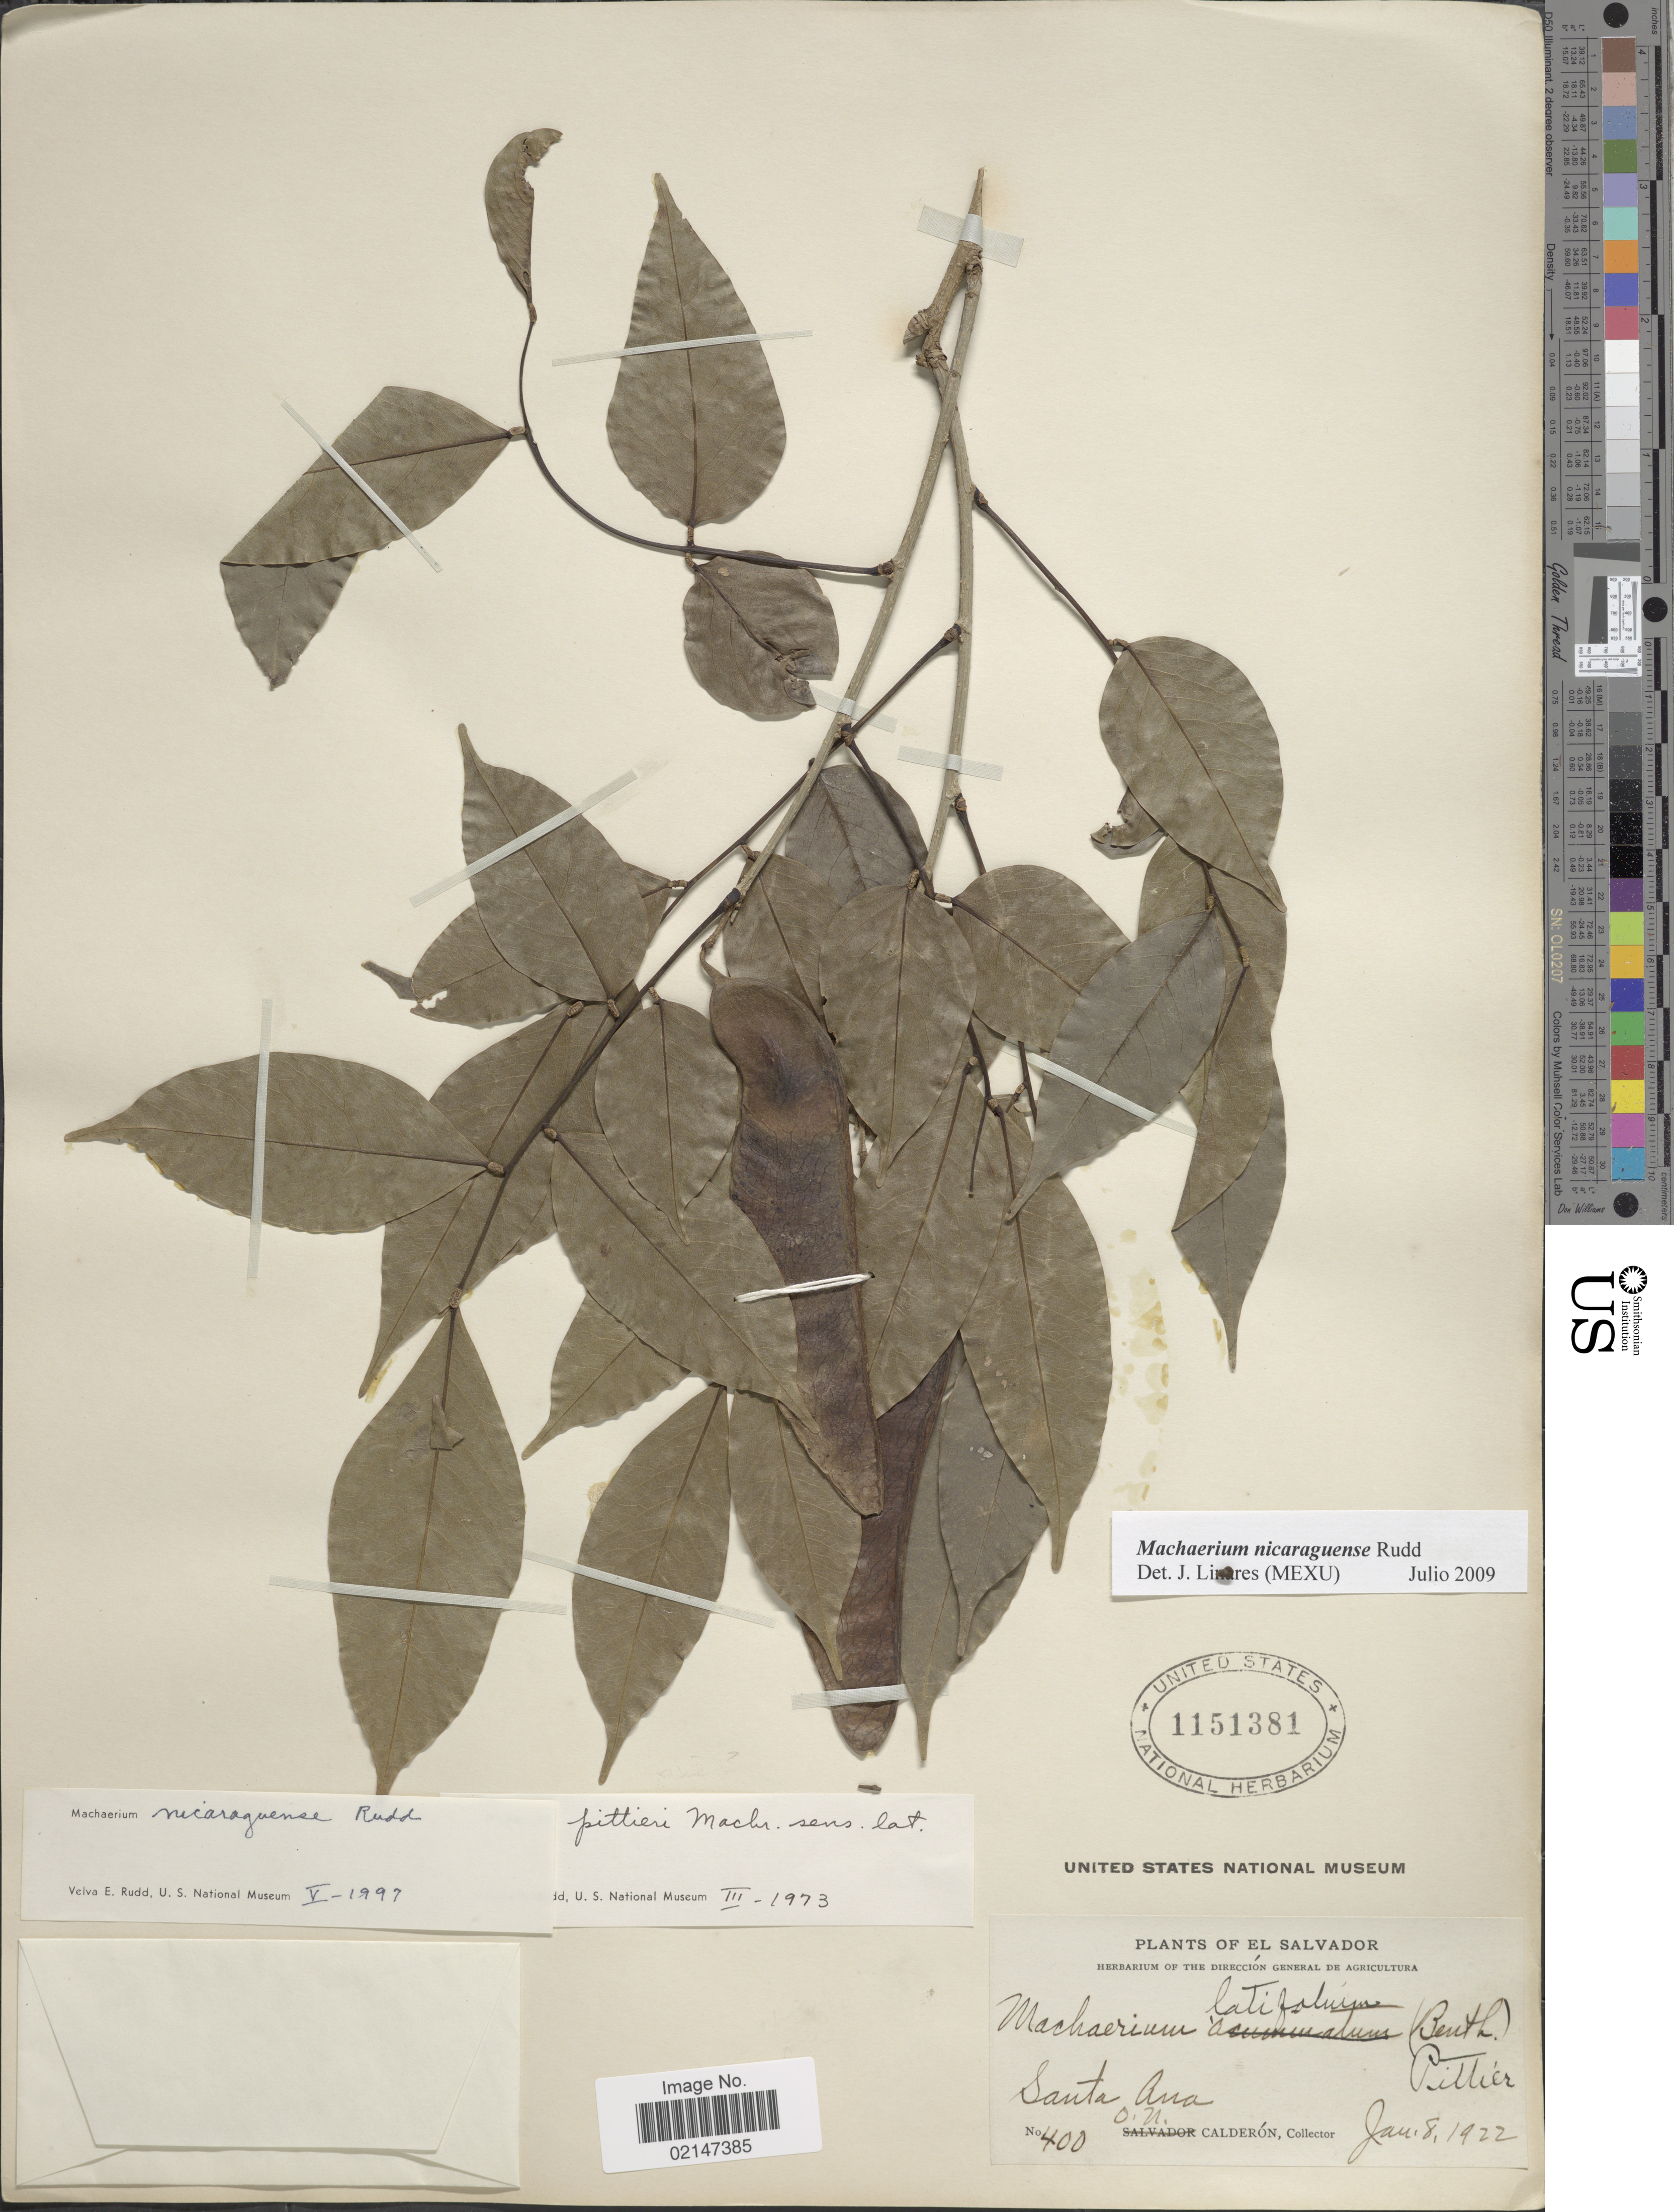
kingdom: Plantae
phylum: Tracheophyta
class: Magnoliopsida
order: Fabales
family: Fabaceae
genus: Desmodium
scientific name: Desmodium nicaraguense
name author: Oerst.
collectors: O. Calderón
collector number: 400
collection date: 1922-01-08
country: El Salvador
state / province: Santa Ana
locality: El Salvador, Santa Ana. El Salvador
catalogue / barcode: US 1151381